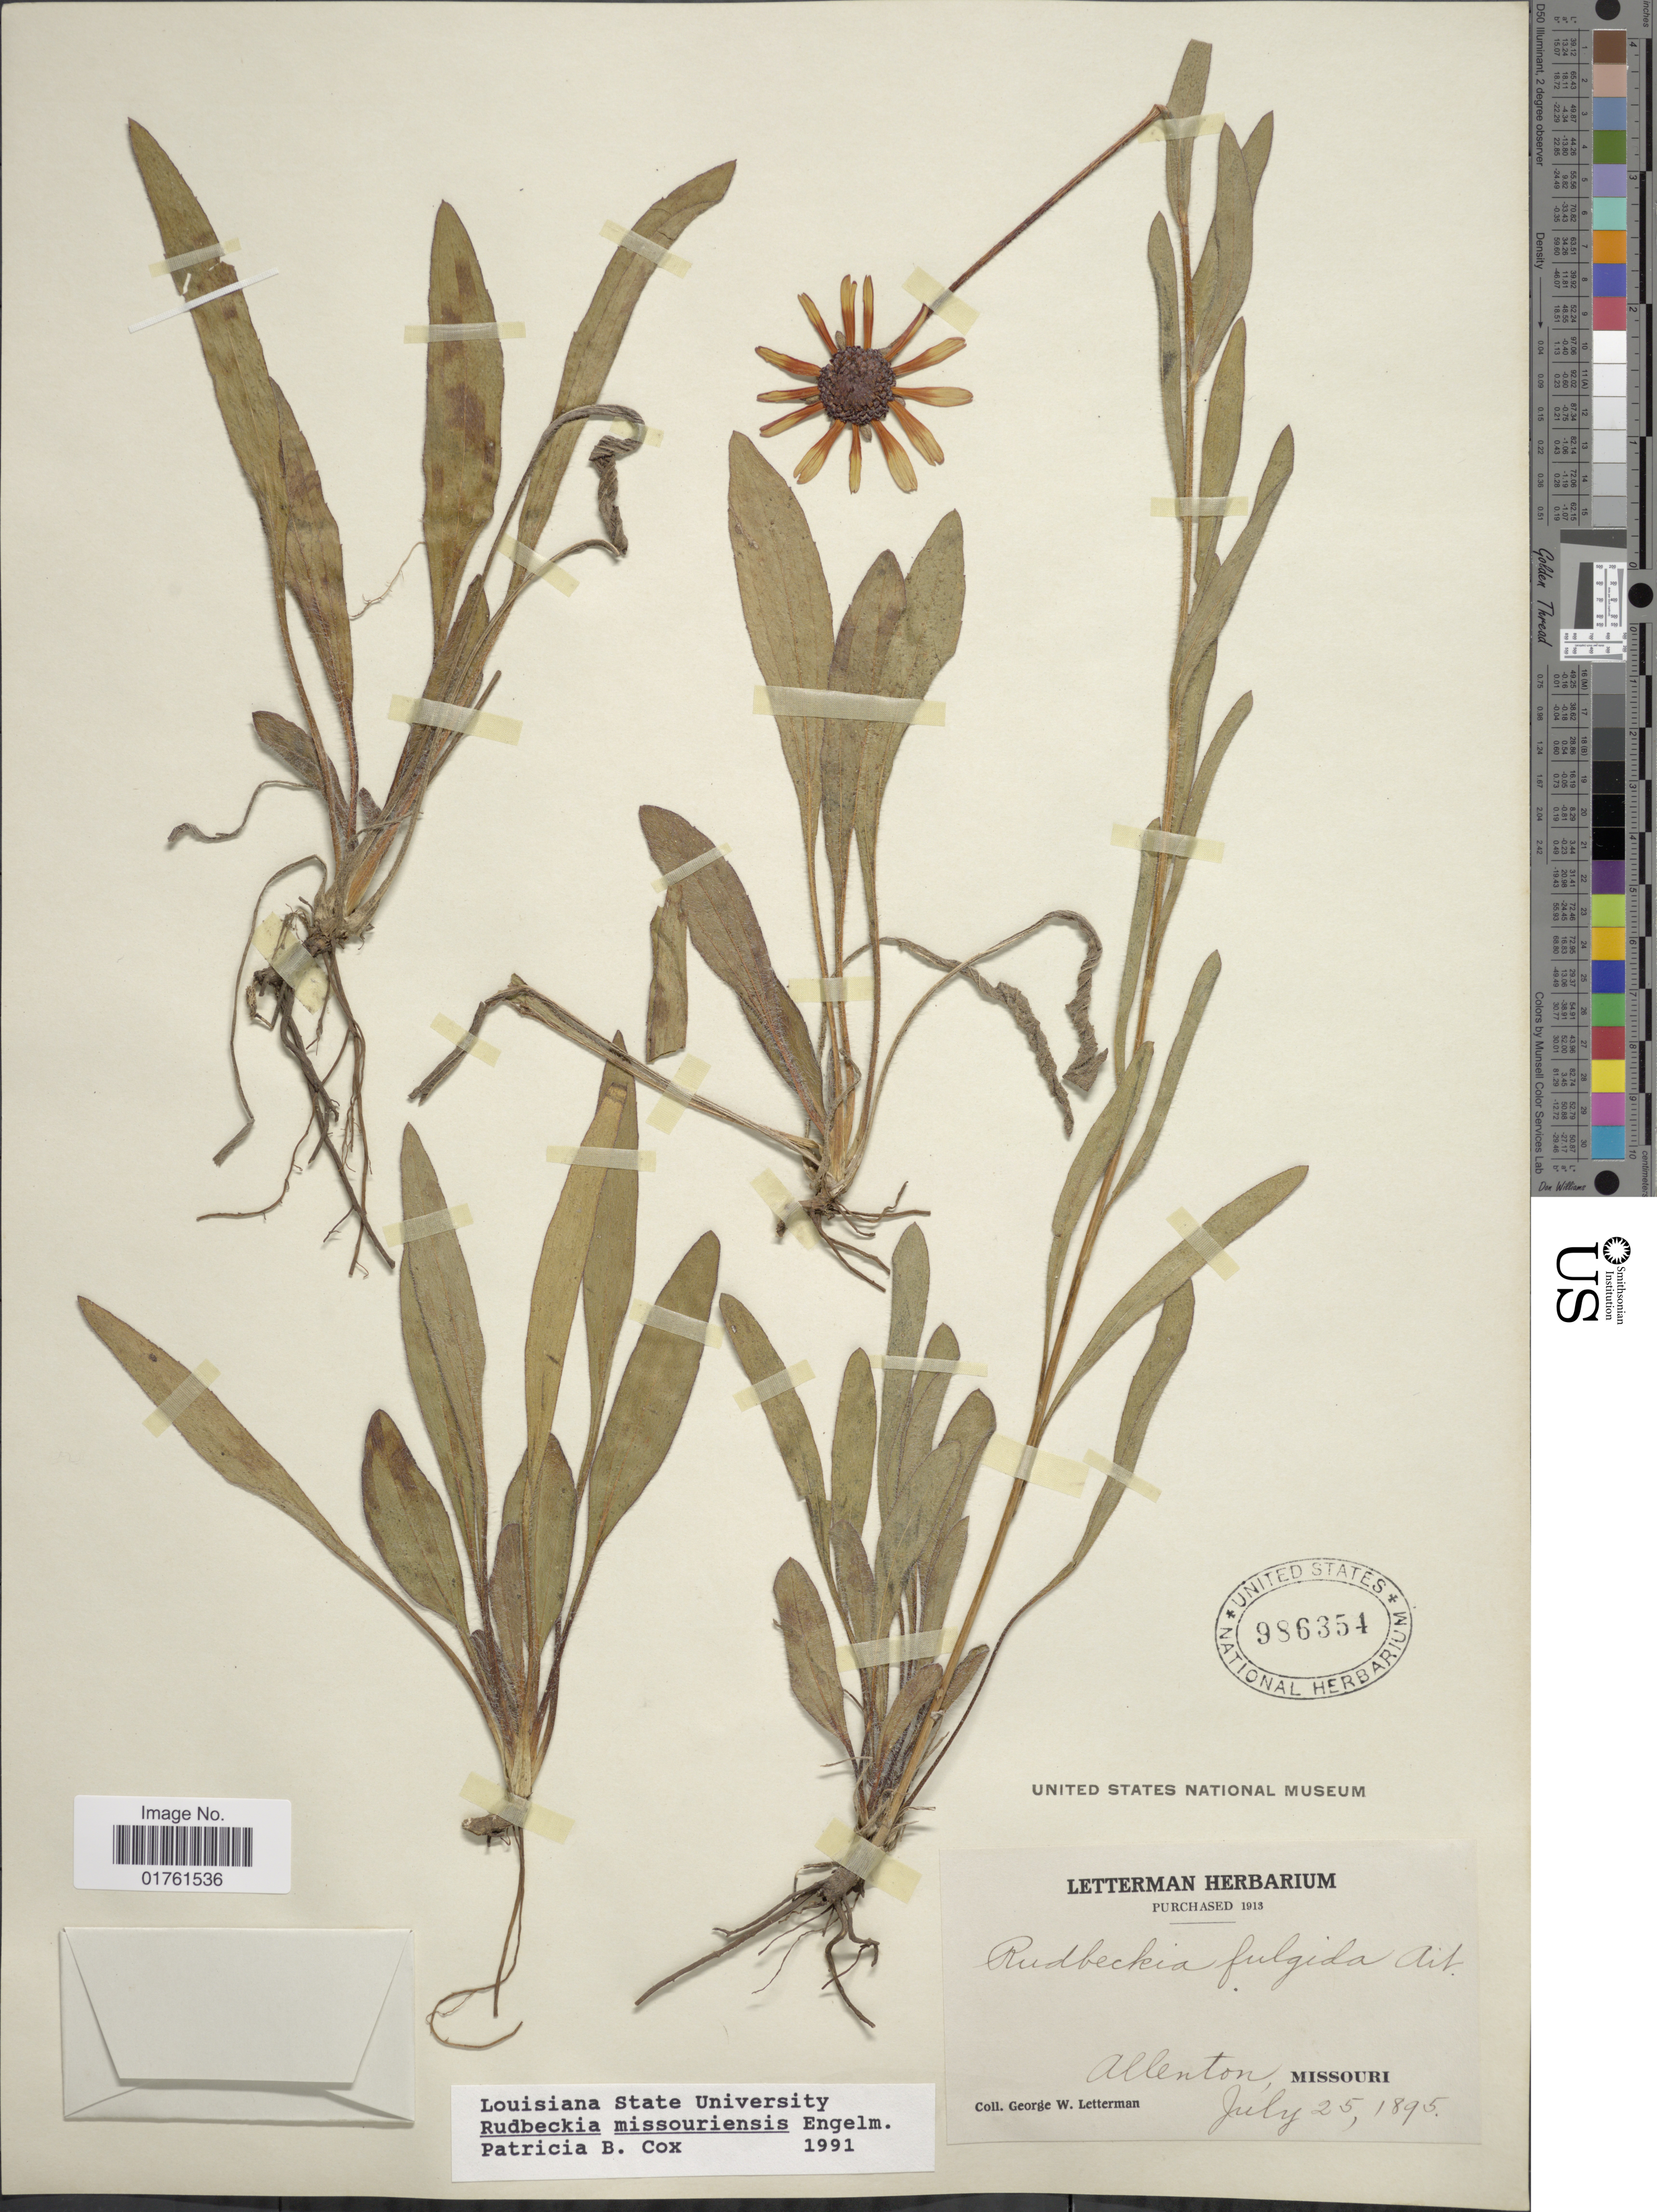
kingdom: Plantae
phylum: Tracheophyta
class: Magnoliopsida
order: Asterales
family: Asteraceae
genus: Rudbeckia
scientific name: Rudbeckia missouriensis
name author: Engelm. ex C.L. Boynton & Beadle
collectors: G. W. Letterman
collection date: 1895-07-25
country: United States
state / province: Missouri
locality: Allenton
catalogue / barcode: US 986354